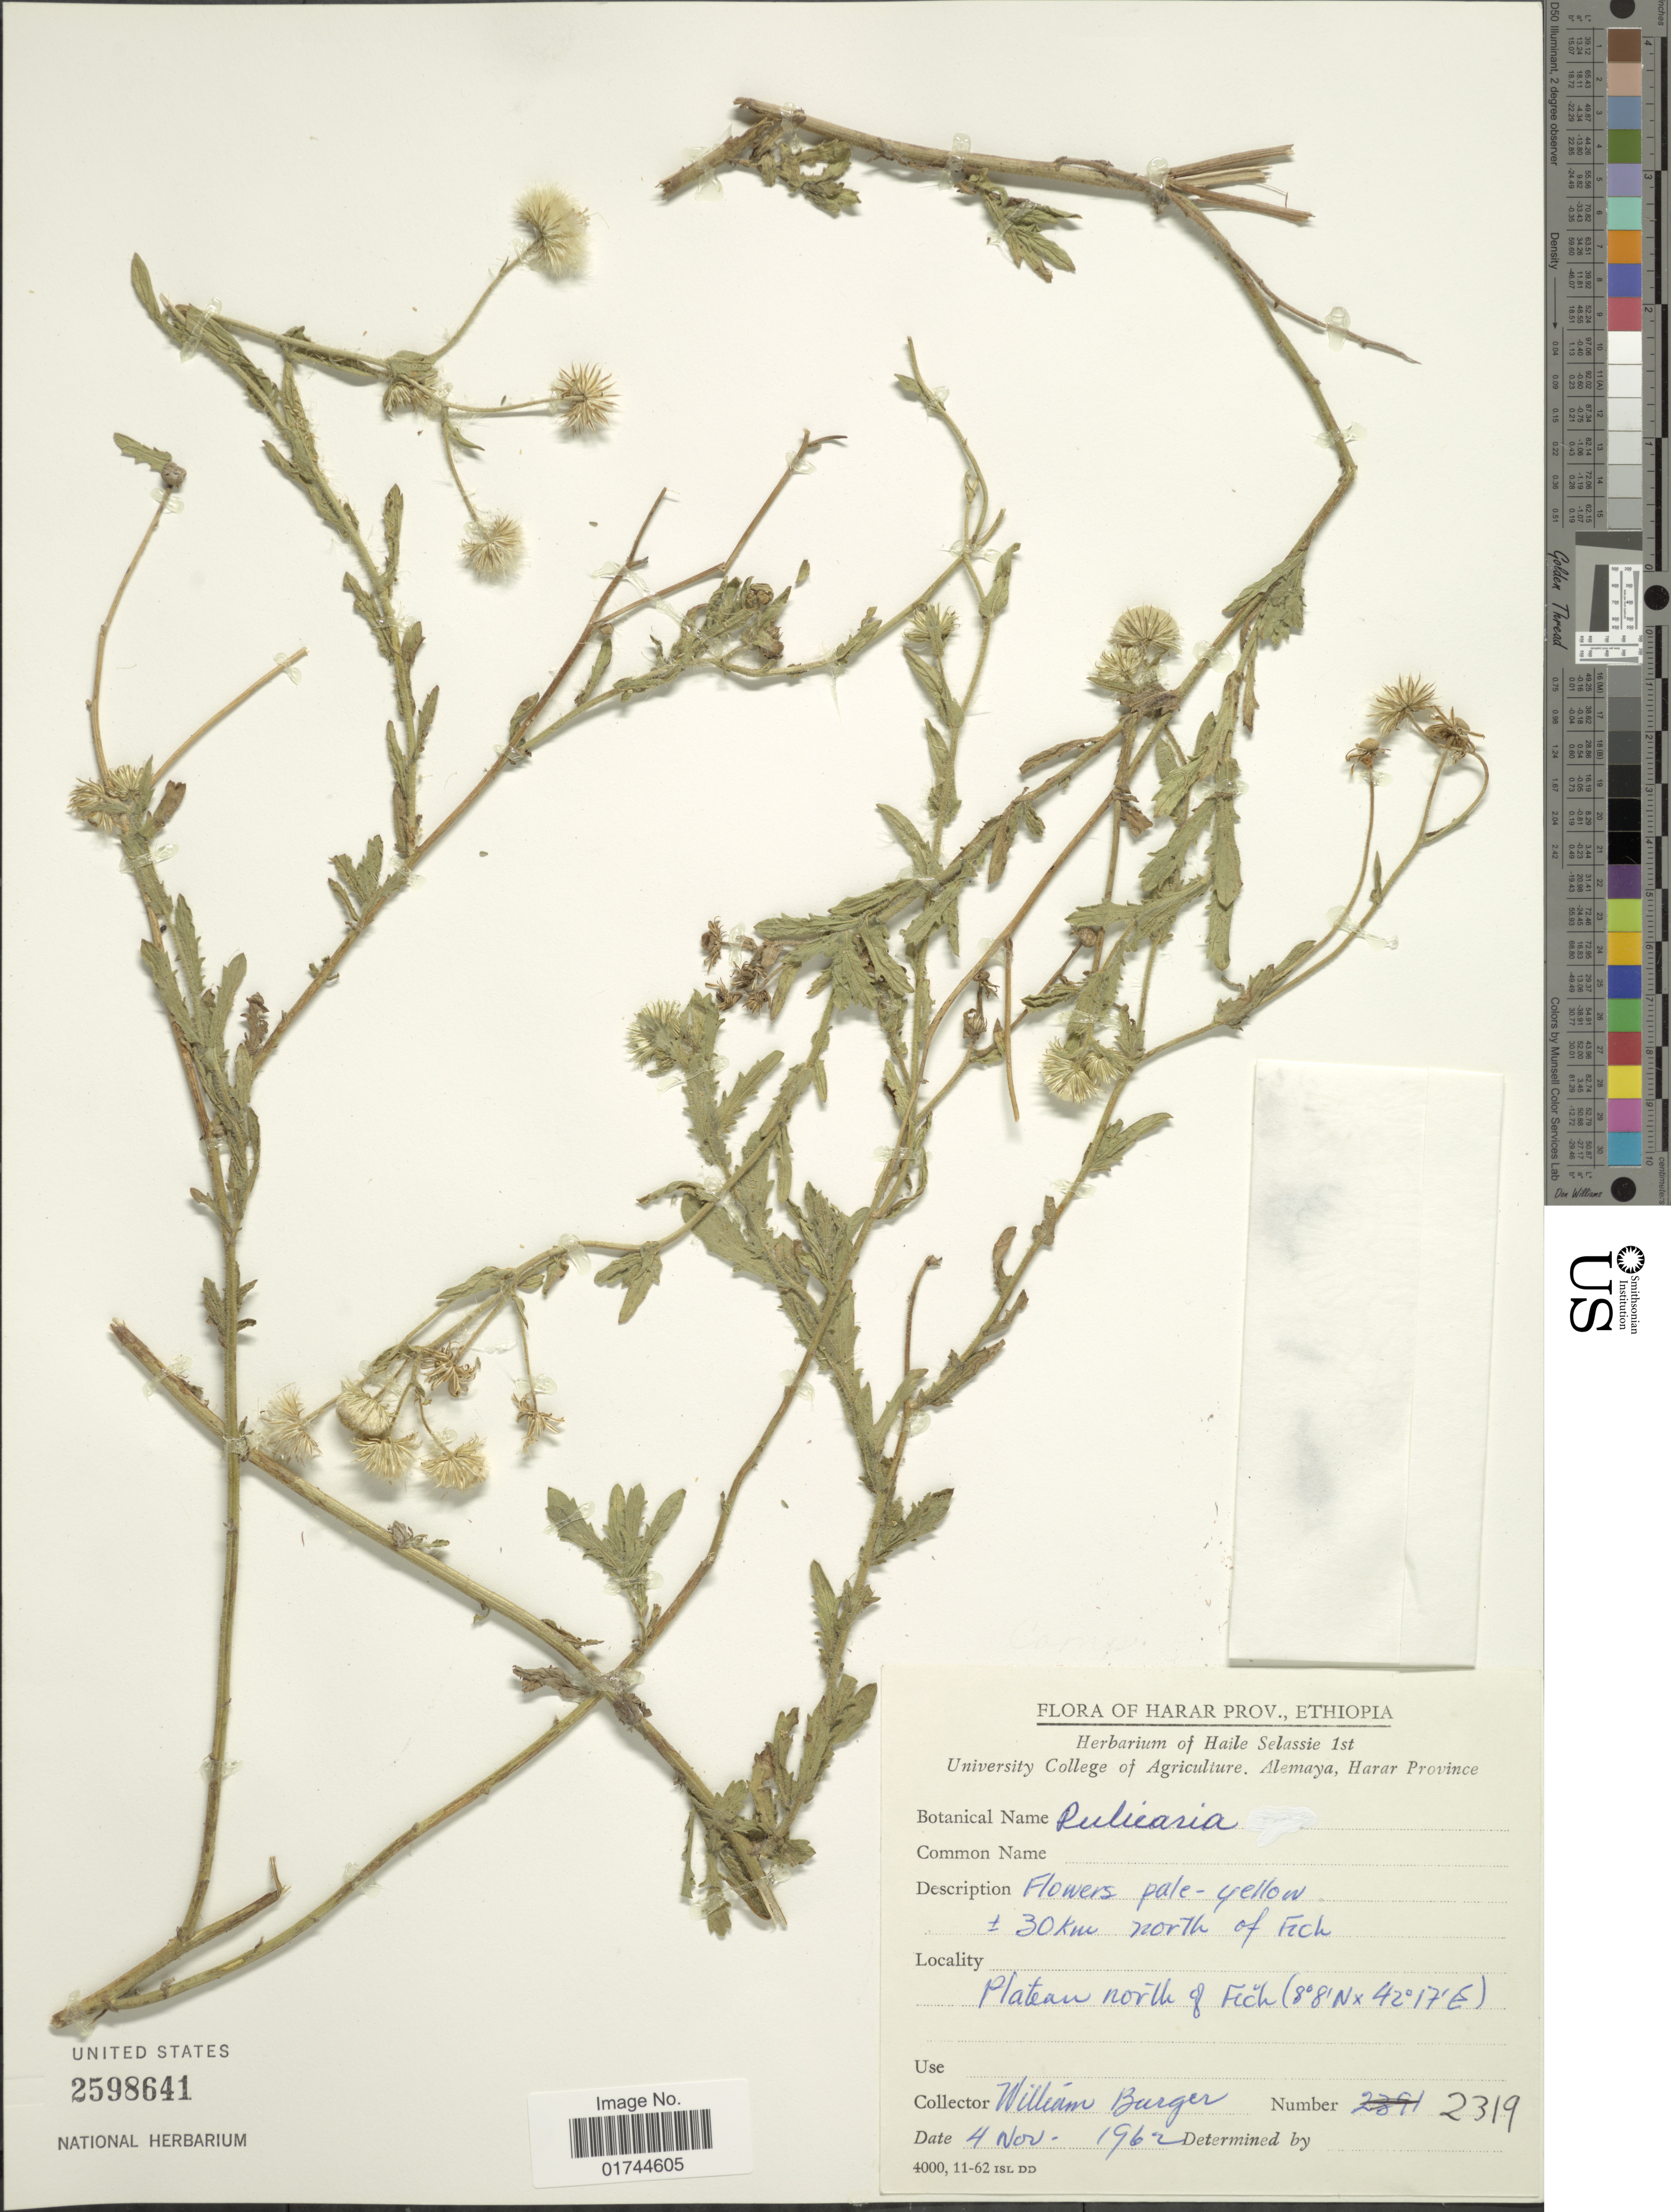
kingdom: Plantae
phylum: Tracheophyta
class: Magnoliopsida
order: Asterales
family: Asteraceae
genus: Pulicaria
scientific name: Pulicaria sp.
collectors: W. Burger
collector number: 2319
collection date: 1962-11-04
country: Ethiopia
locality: Harar Prov., Plateau north of Fich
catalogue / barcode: US 2598641